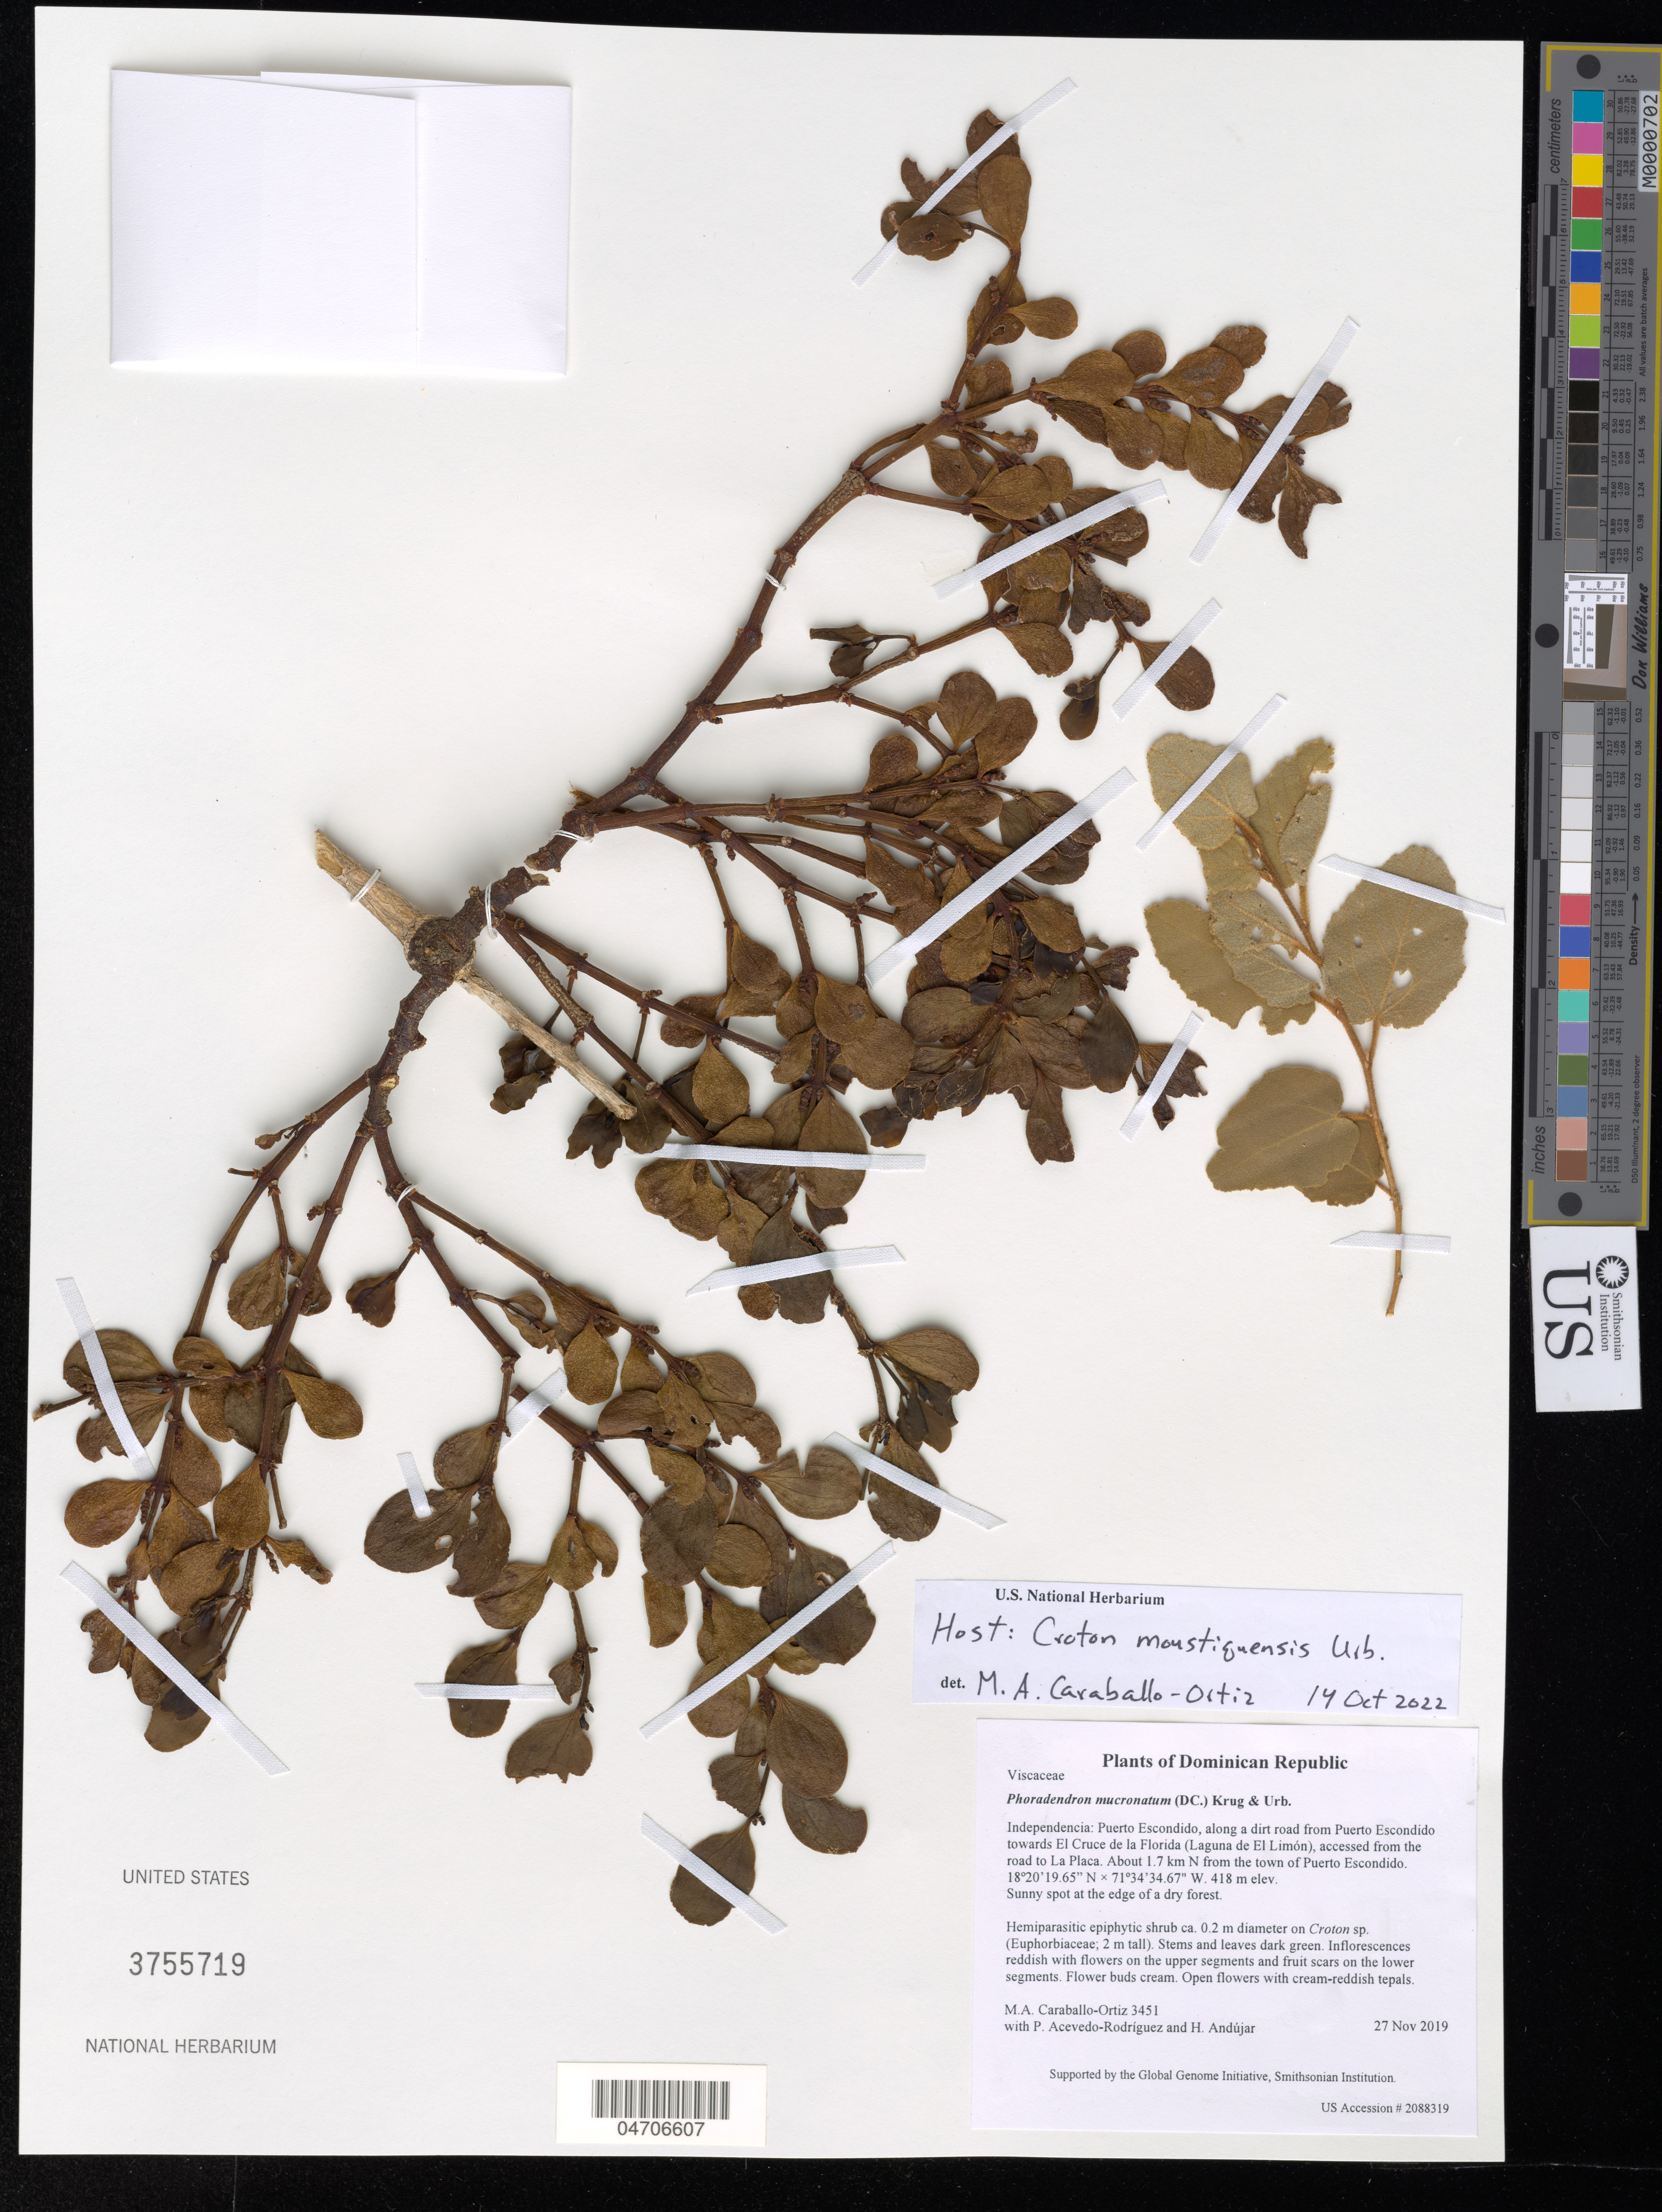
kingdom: Plantae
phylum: Tracheophyta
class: Magnoliopsida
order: Malpighiales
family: Euphorbiaceae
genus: Croton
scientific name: Croton moustiquensis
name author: Urb.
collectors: M. Caraballo-Ortiz, P. Acevedo-Rodr. & H. Andujar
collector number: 3451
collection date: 2019-11-27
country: Dominican Republic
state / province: Independencia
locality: Puerto Escondido, along a dirt road from Puerto Escondido towards El Cruce de la Florida (Laguna de El Limón), accessed from the road to La Placa. About 1.7 km N from the town of Puerto Escondido.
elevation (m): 418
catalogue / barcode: US 3755719